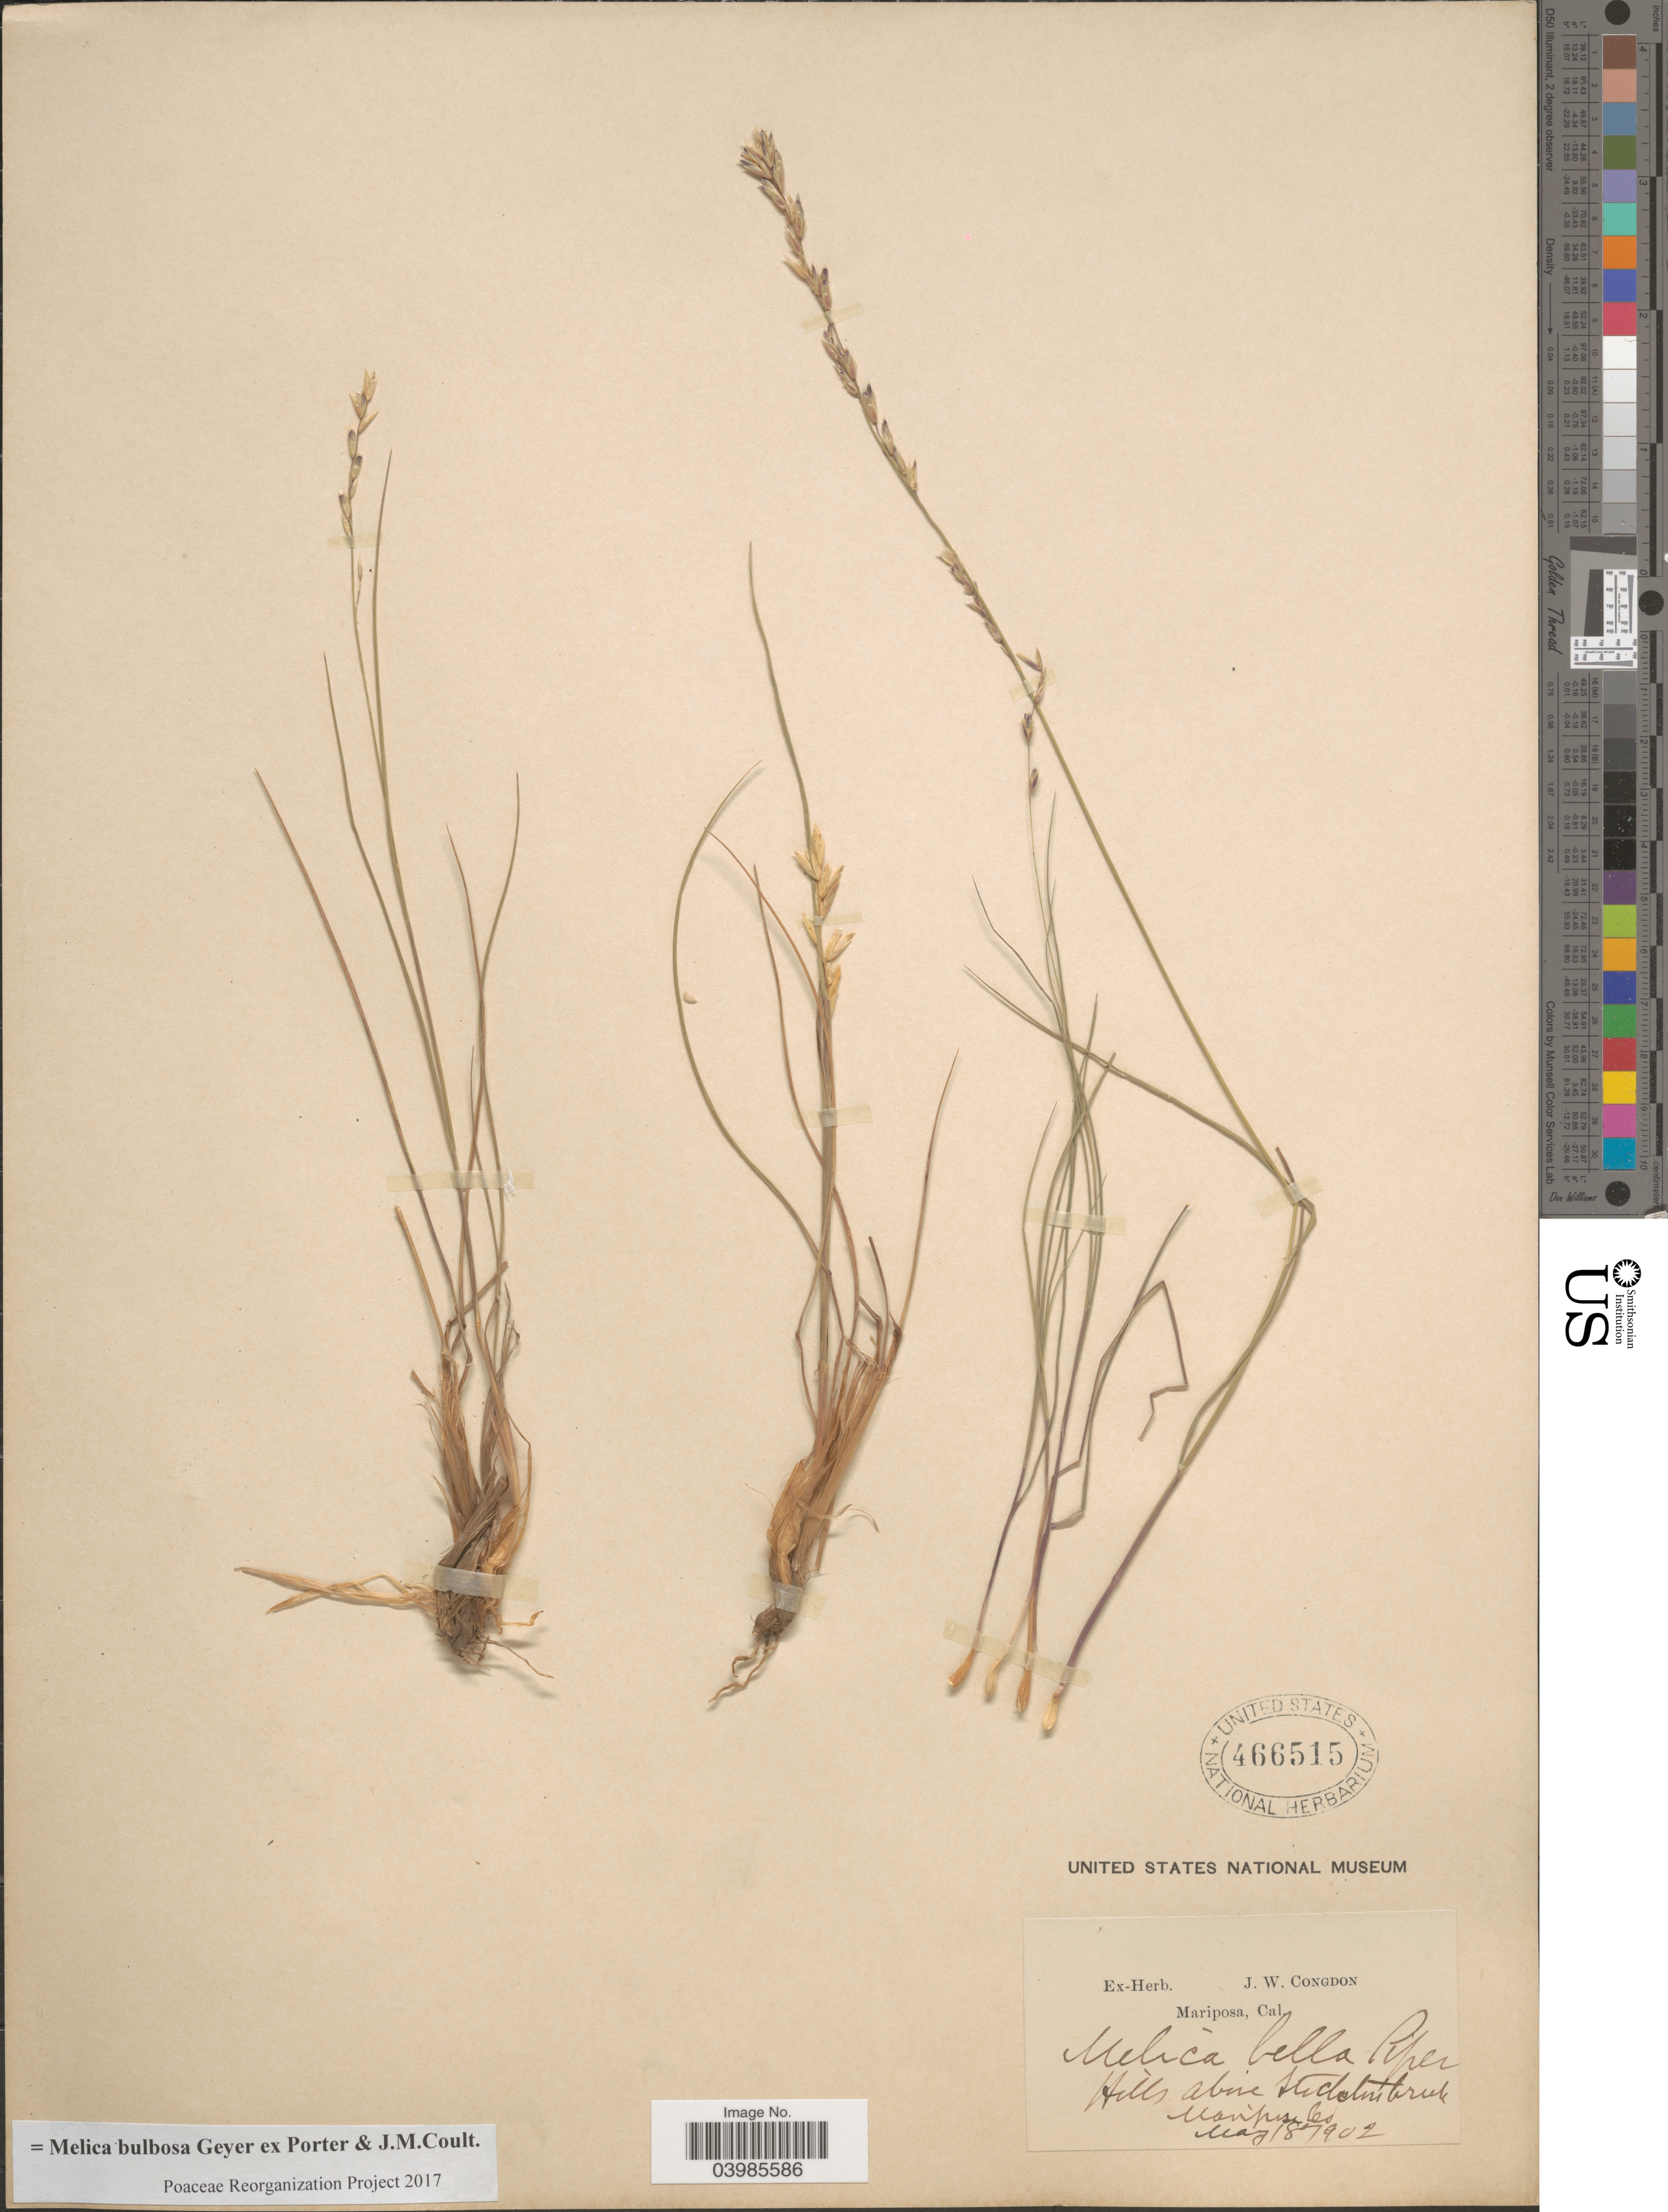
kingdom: Plantae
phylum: Tracheophyta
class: Liliopsida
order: Poales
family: Poaceae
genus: Melica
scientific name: Melica bulbosa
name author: Geyer ex Porter & J.M. Coult.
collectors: ex herb. J. W. Congdon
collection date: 1902-05-18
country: United States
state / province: California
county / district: Mariposa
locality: Hills above Stockton Creek. Mariposa Co.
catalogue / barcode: US 466515